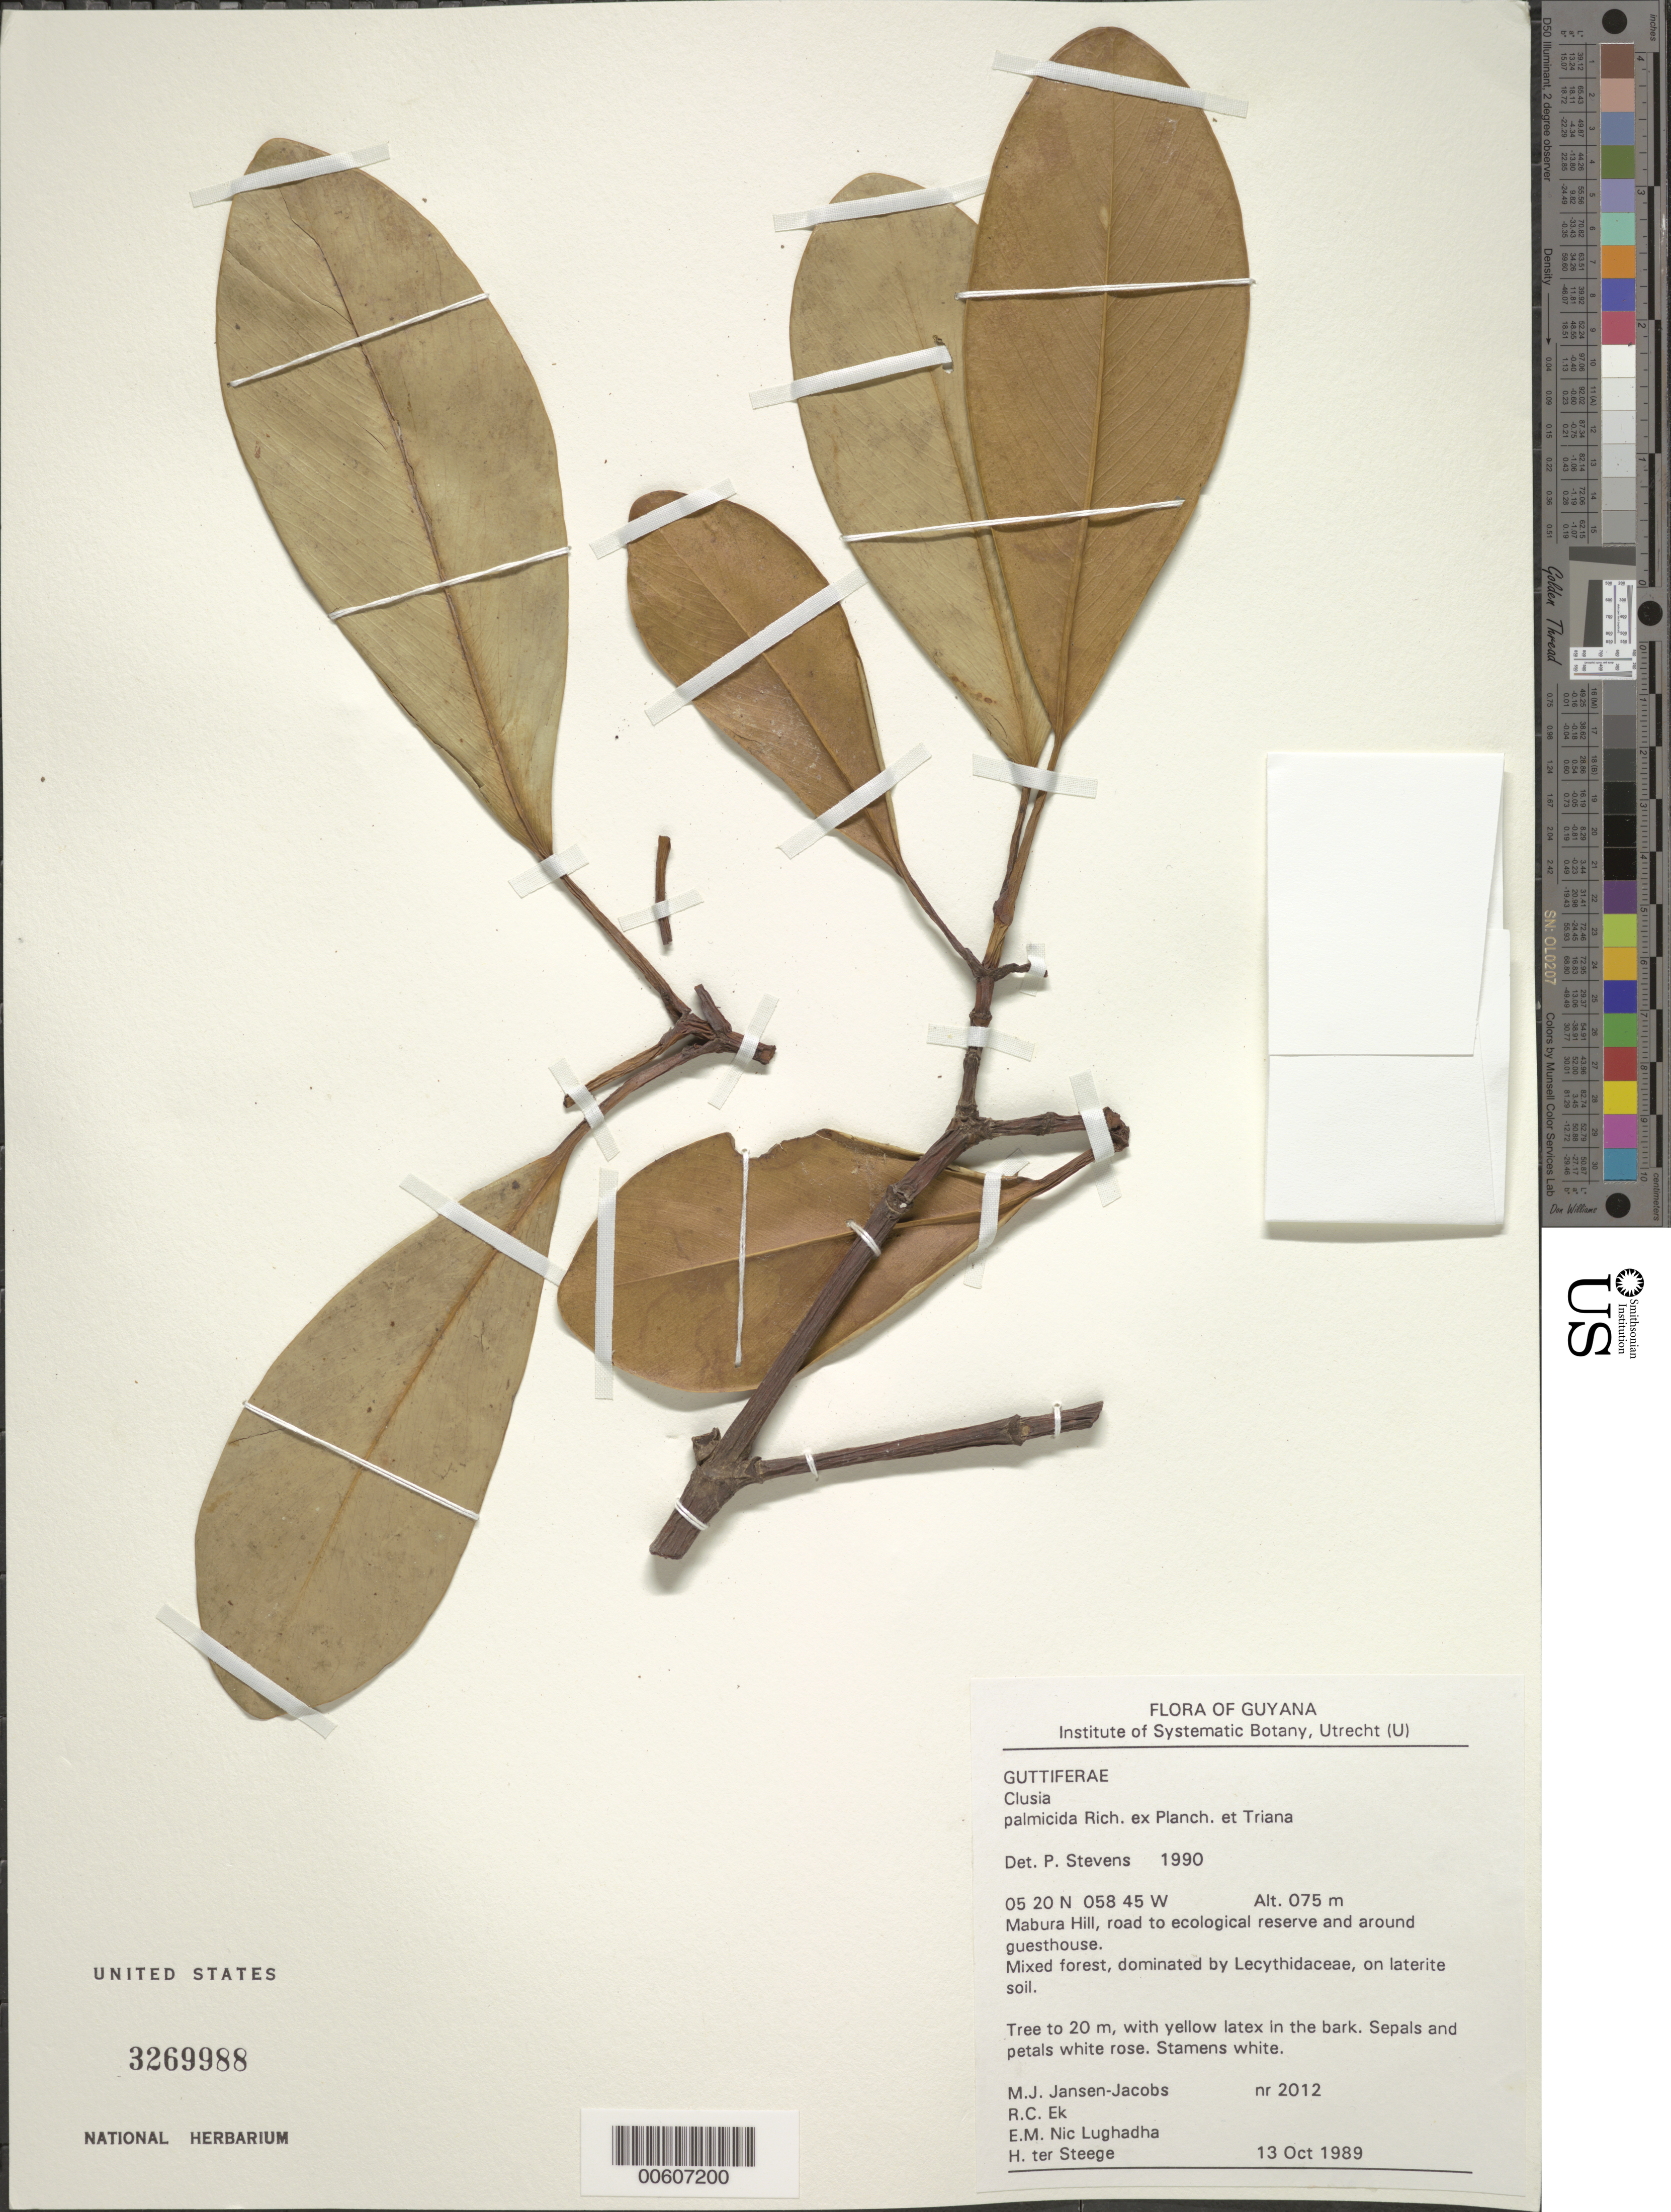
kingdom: Plantae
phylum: Tracheophyta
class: Magnoliopsida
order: Malpighiales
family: Clusiaceae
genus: Clusia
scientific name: Clusia palmicida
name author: Rich.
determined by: Stevens, P. F.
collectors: M. J. Jansen-Jacobs, R. C. Ek, E. Nic Lughadha & H. ter Steege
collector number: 2012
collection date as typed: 13-Oct-89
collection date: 1989-10-13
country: Guyana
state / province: U. Demerara-Berbice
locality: Mabura Hill, road to ecological reserve and around guesthouse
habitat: Mixed forest, dominated by Lecythidaceae, on laterite soil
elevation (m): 75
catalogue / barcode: US 3269988